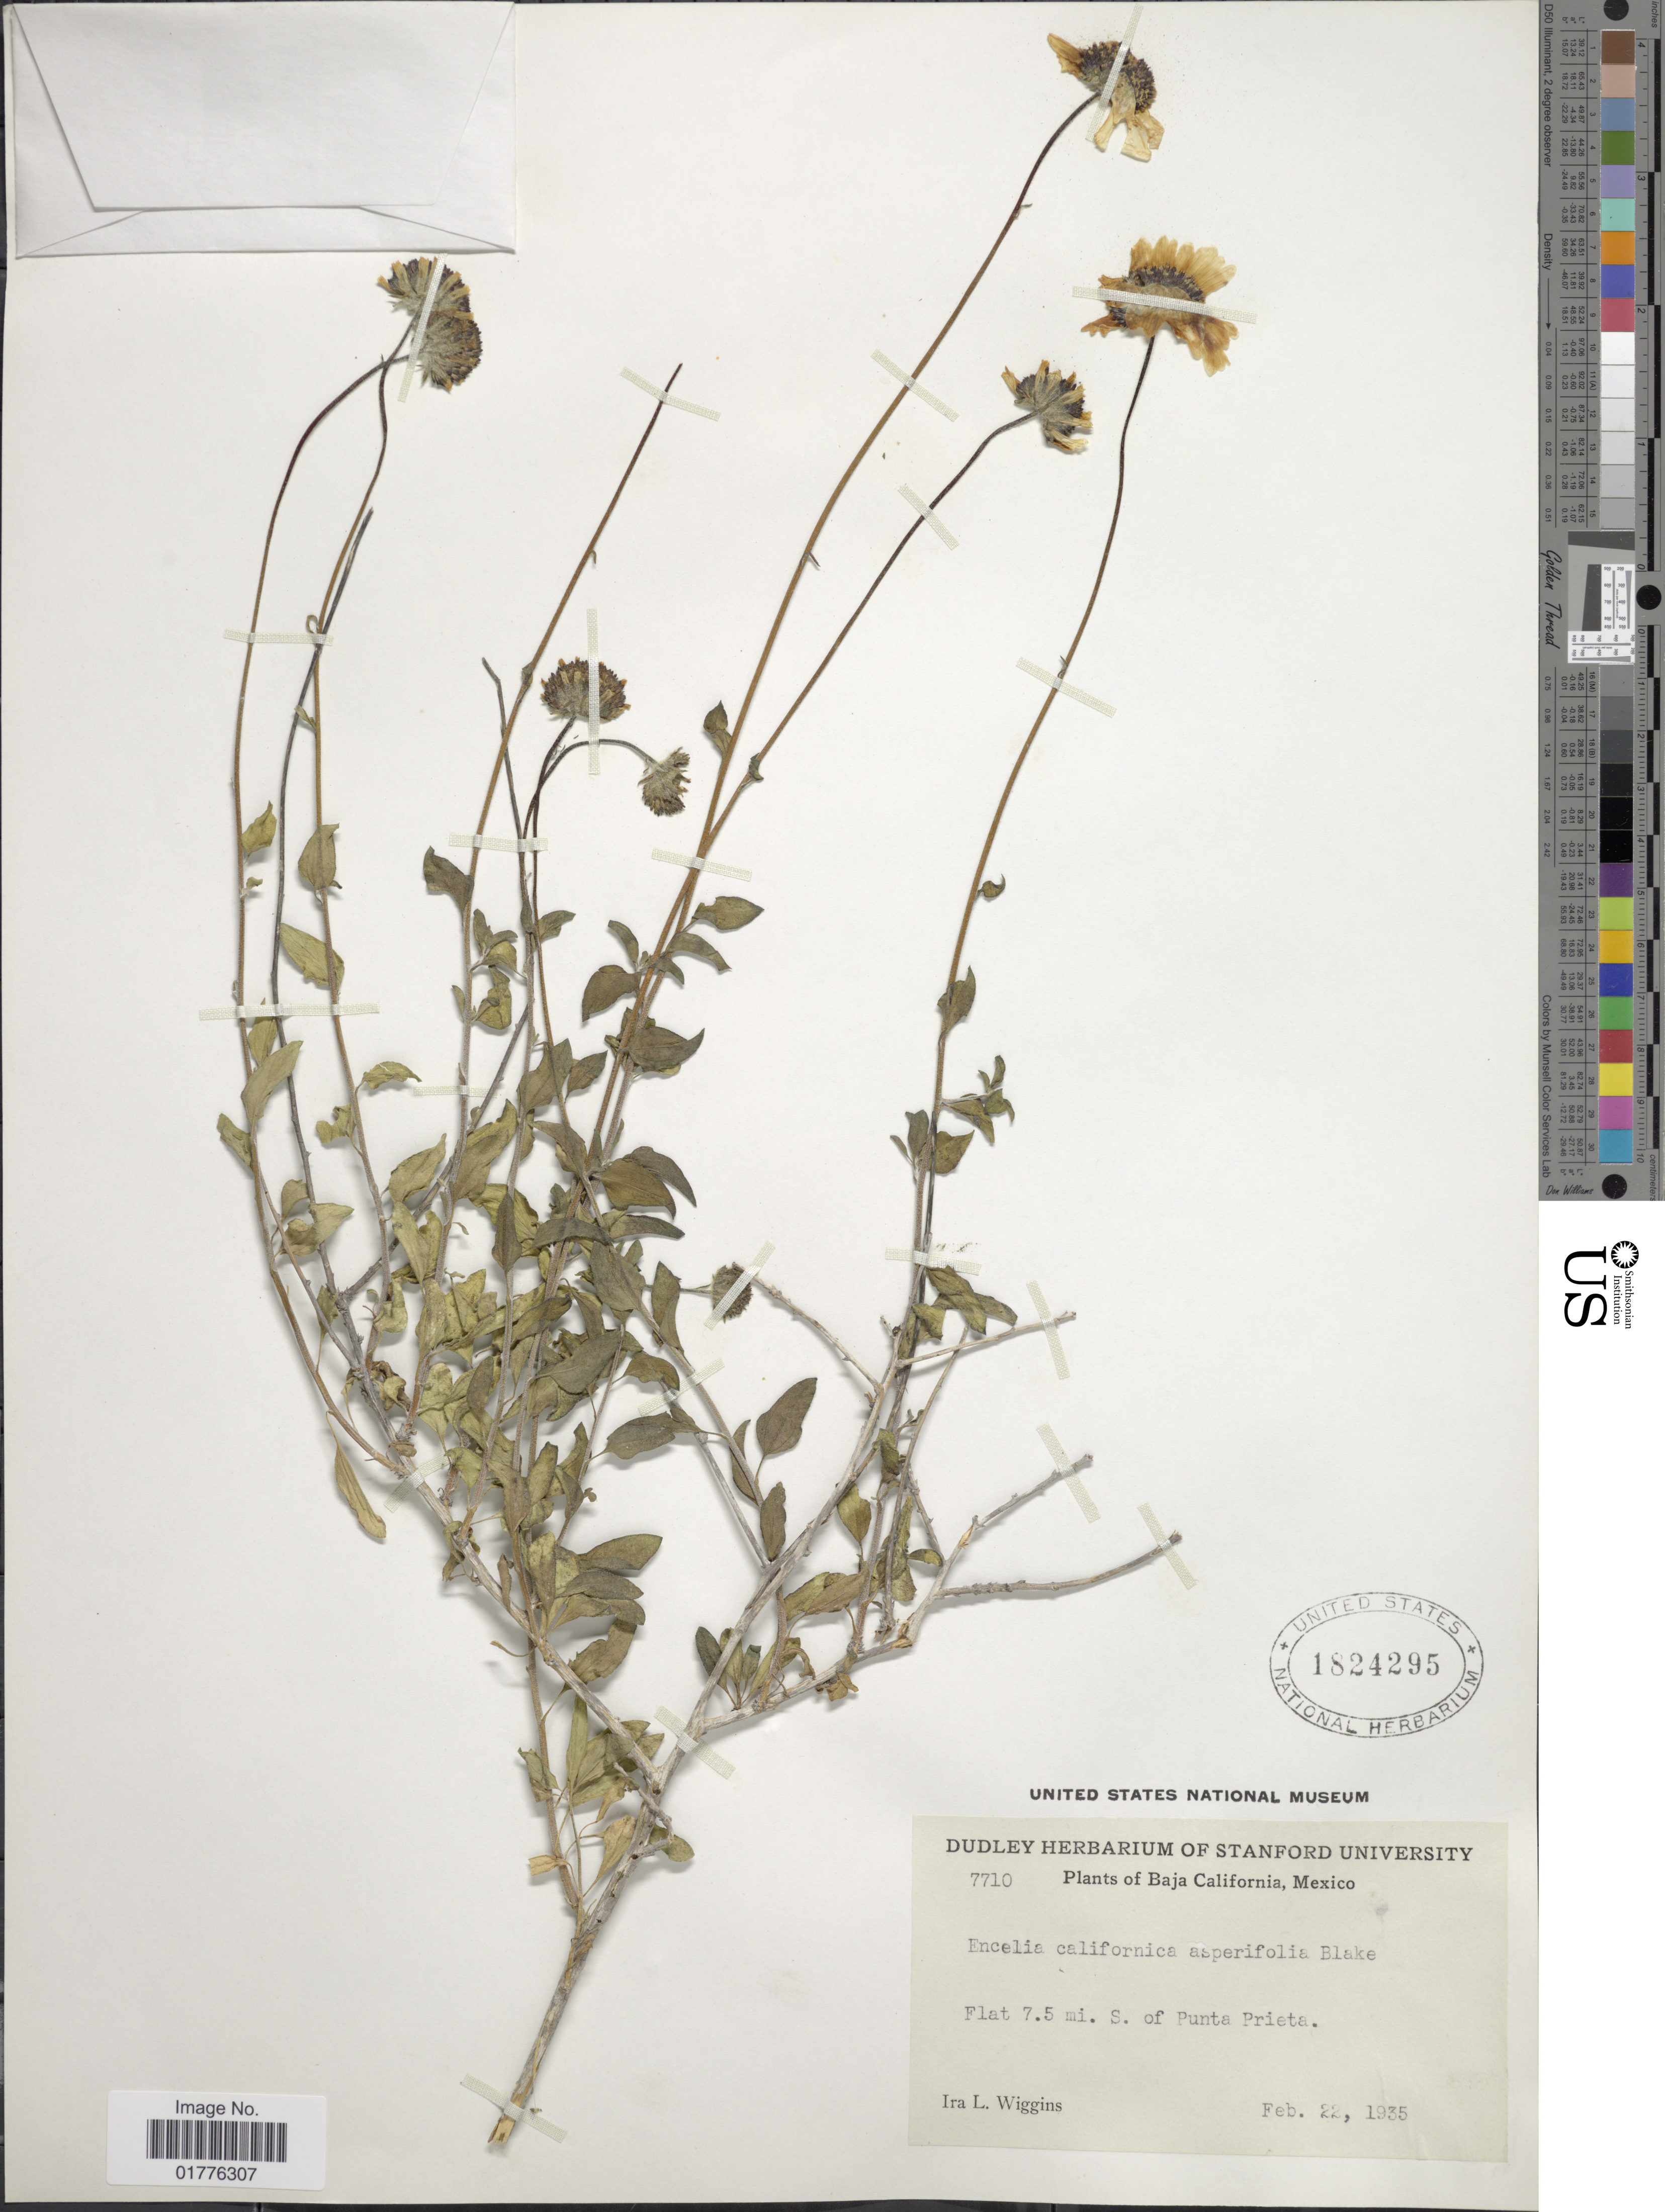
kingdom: Plantae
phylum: Tracheophyta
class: Magnoliopsida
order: Asterales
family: Asteraceae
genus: Encelia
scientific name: Encelia californica var. asperifolia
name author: S.F. Blake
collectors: I. L. Wiggins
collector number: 7710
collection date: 1935-02-22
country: Mexico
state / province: Baja California Sur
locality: Flat 7.5 mi. S. of Punta Prieta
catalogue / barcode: US 1824295